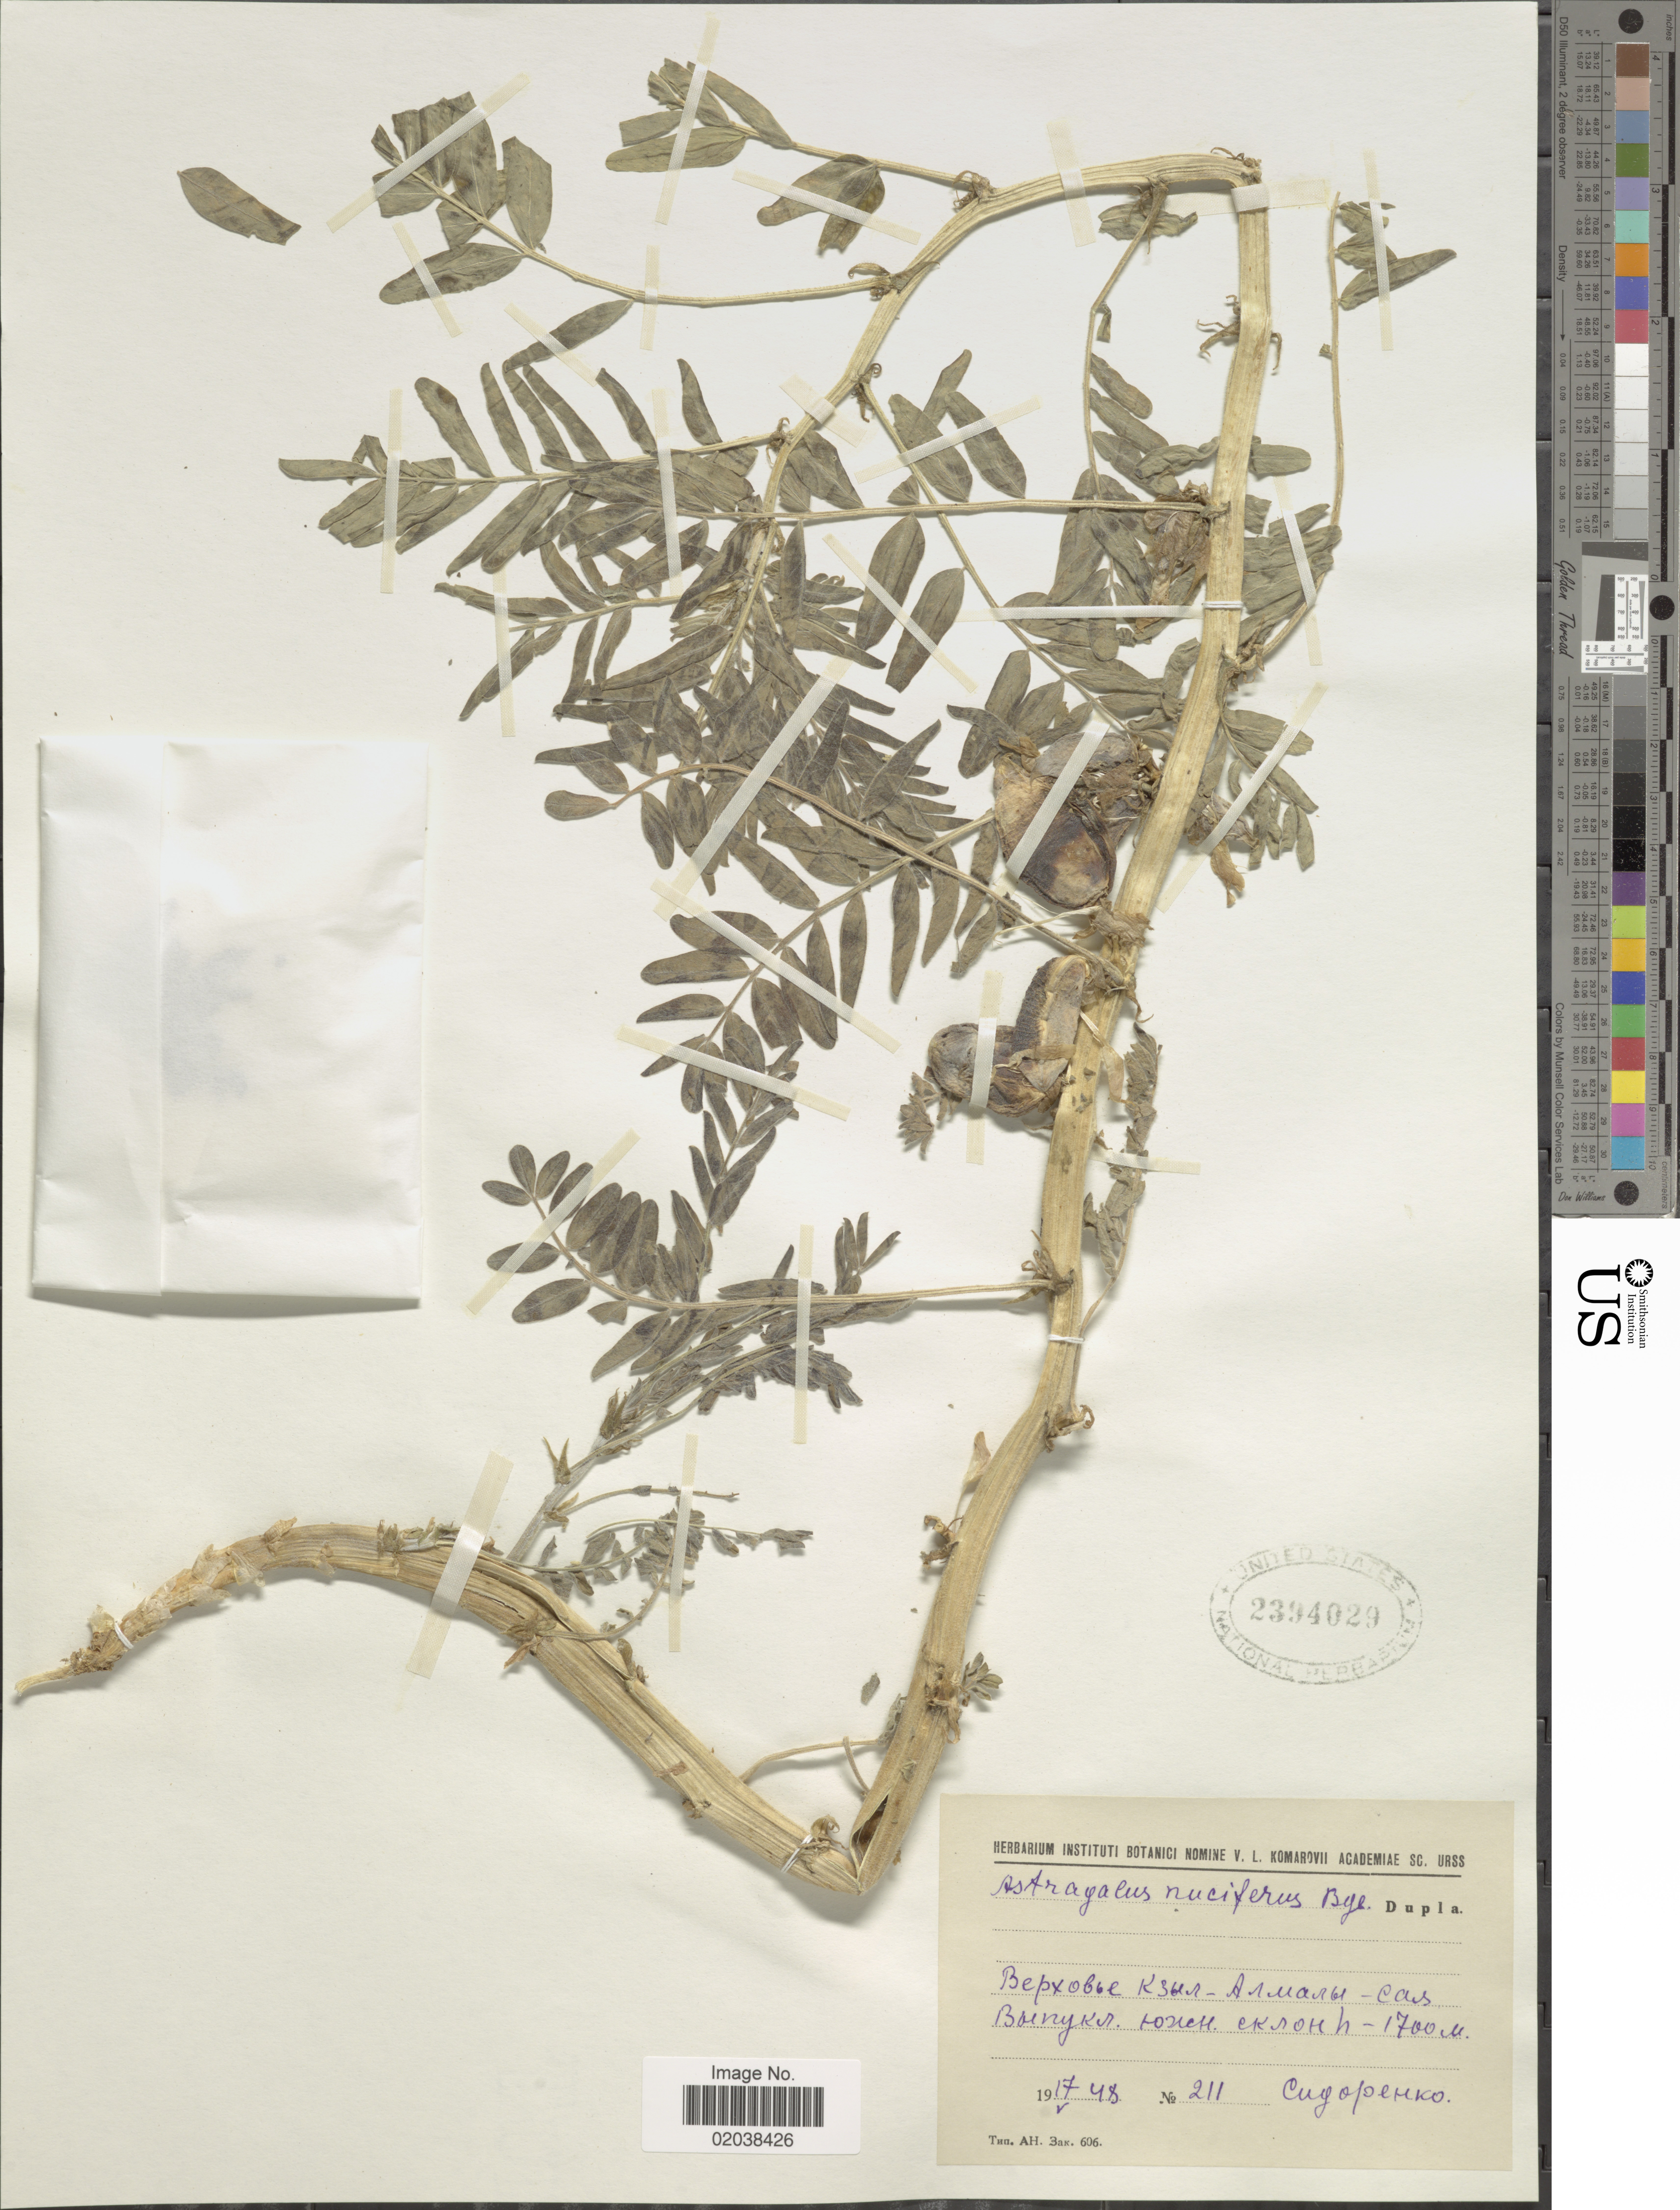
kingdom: Plantae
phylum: Tracheophyta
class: Magnoliopsida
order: Fabales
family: Fabaceae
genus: Astragalus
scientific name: Astragalus nuciferus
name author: Bunge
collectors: Sidorenko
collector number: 211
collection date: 1948-05-17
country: Kyrgyzstan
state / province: Jalal-Abad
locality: Kyzyl-Alma-Say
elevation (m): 1700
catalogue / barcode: US 2394029